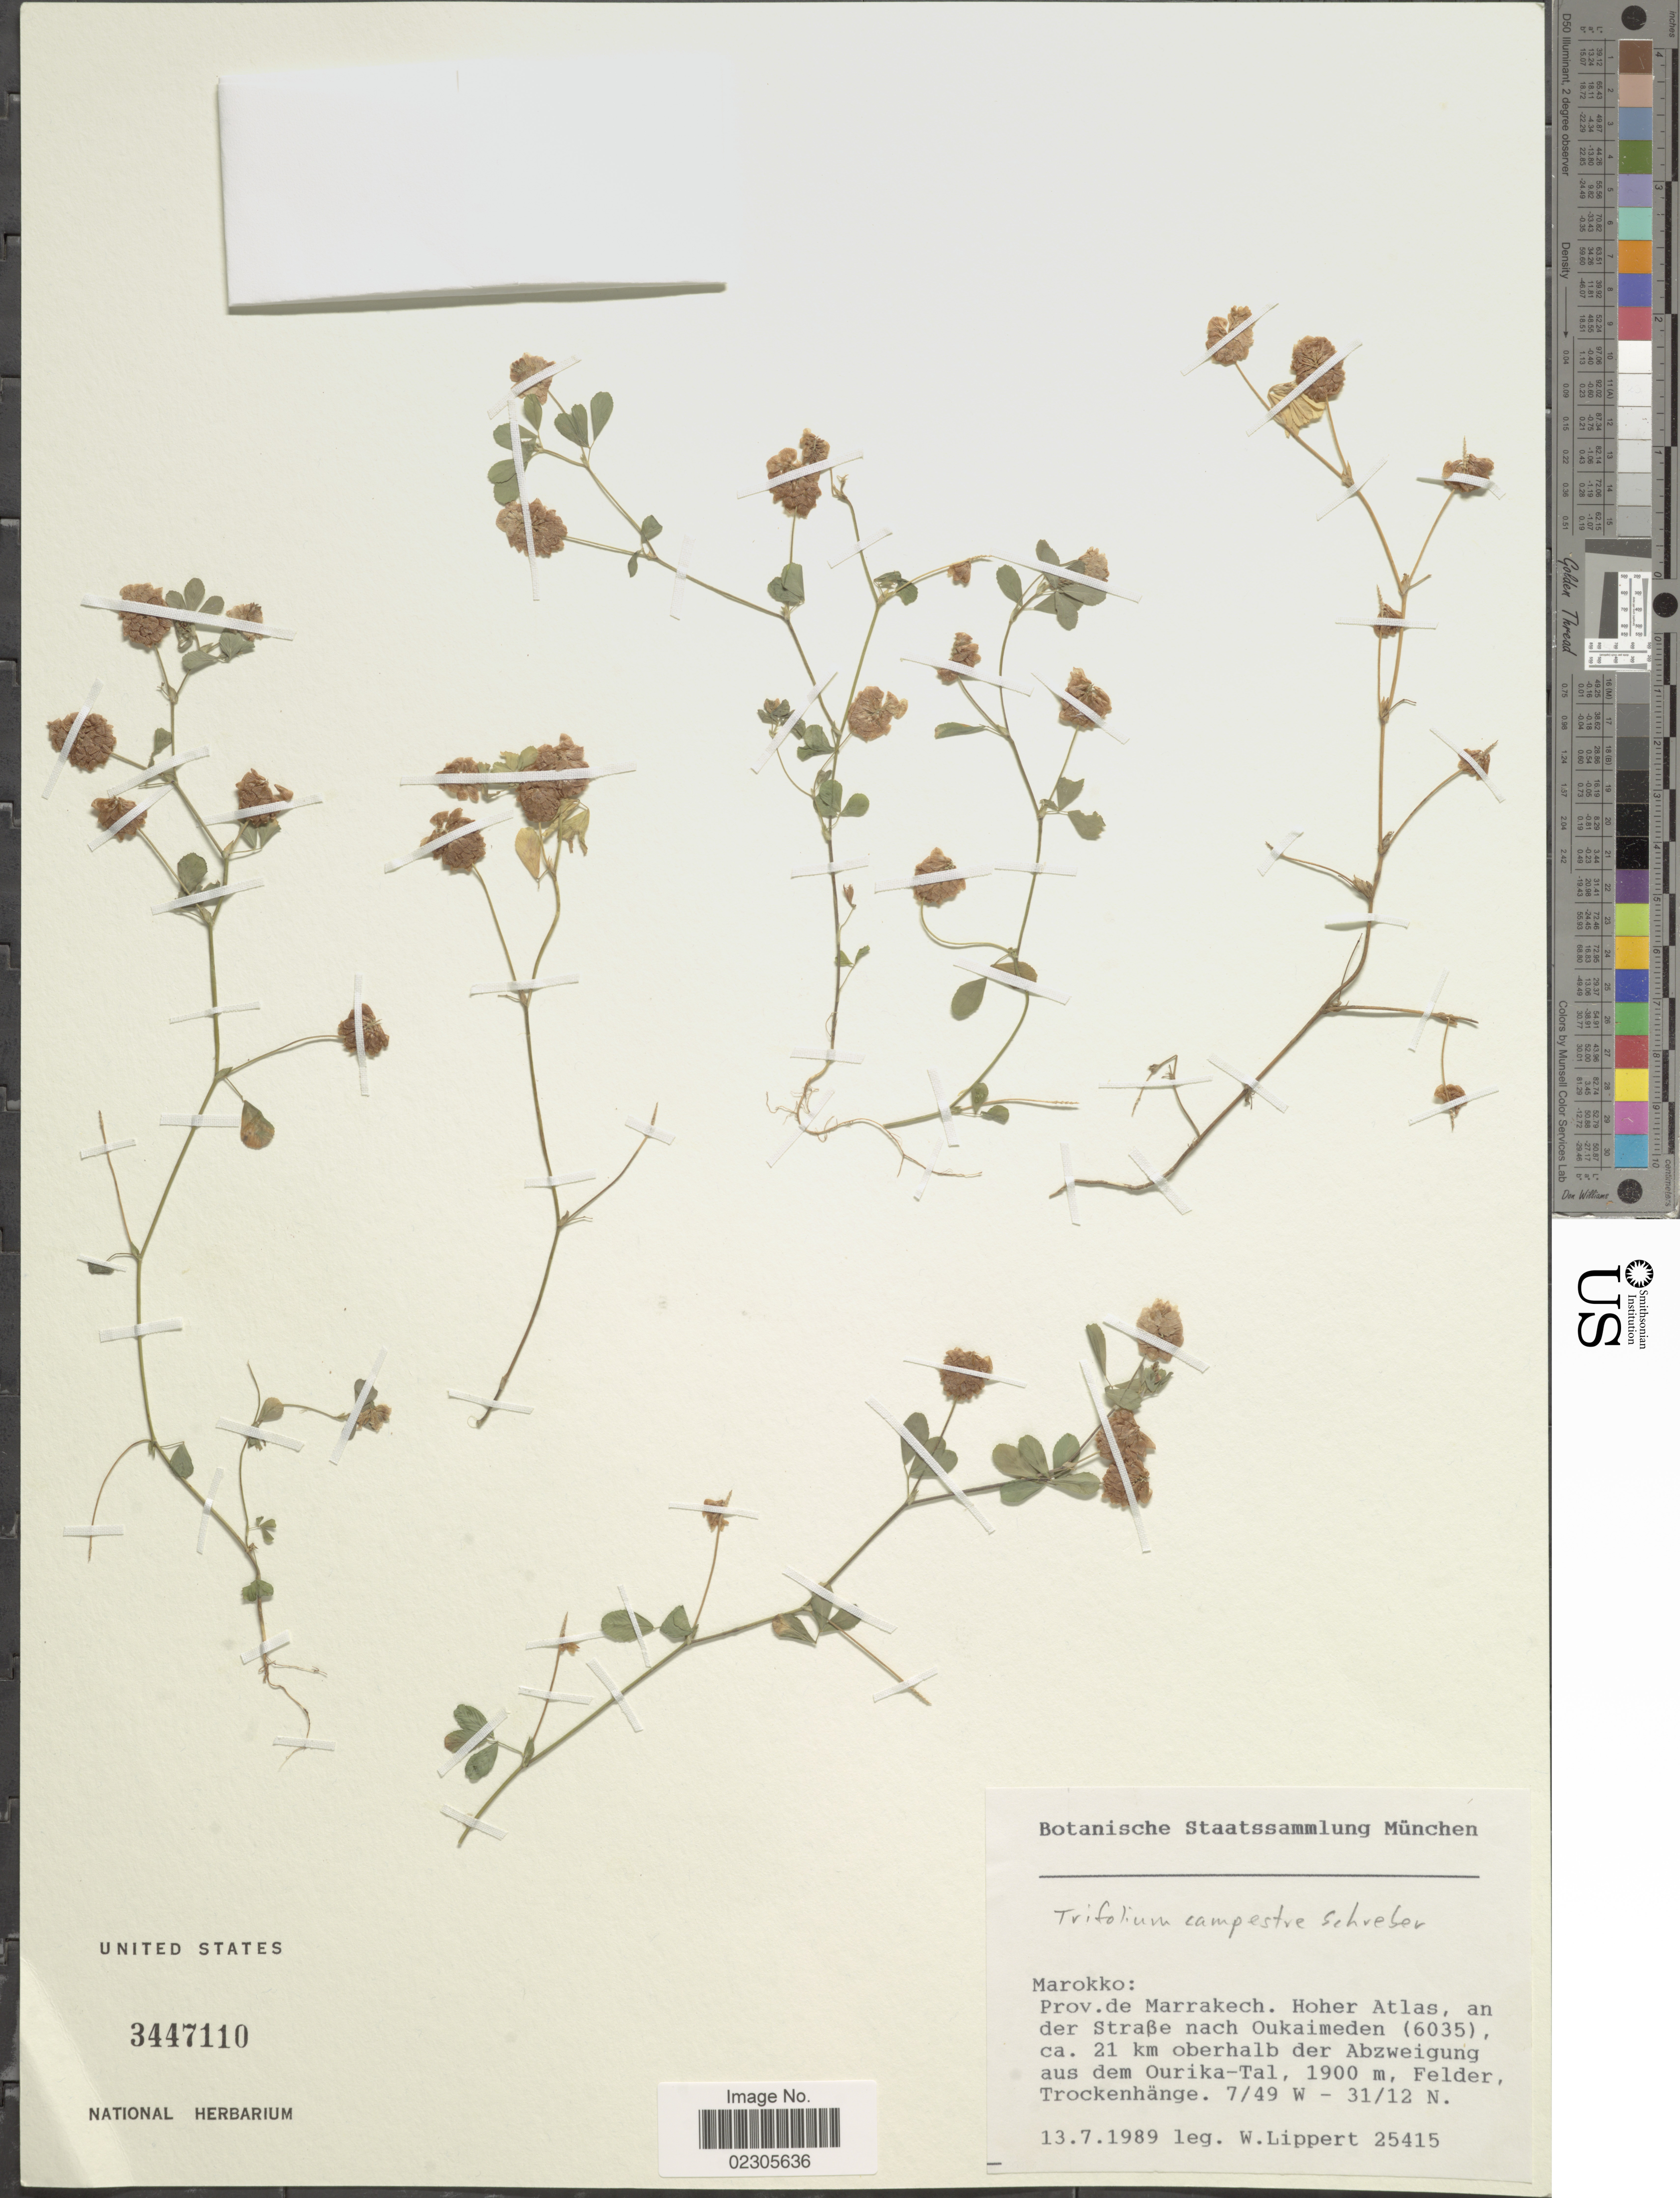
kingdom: Plantae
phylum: Tracheophyta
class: Magnoliopsida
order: Fabales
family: Fabaceae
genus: Trifolium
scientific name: Trifolium campestre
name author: Schreb.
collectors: W. Lippert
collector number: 25415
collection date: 1989-07-13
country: Morocco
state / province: Marrakech-Tensift-Al Haouz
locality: Prov. de Marrakech. Hoher Atlas, an der Strabe nach Oukaimeden (6035) ca. 21 km oberhalb der Abzweigung aus de Ourika-Tal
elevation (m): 1900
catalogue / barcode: US 3447110